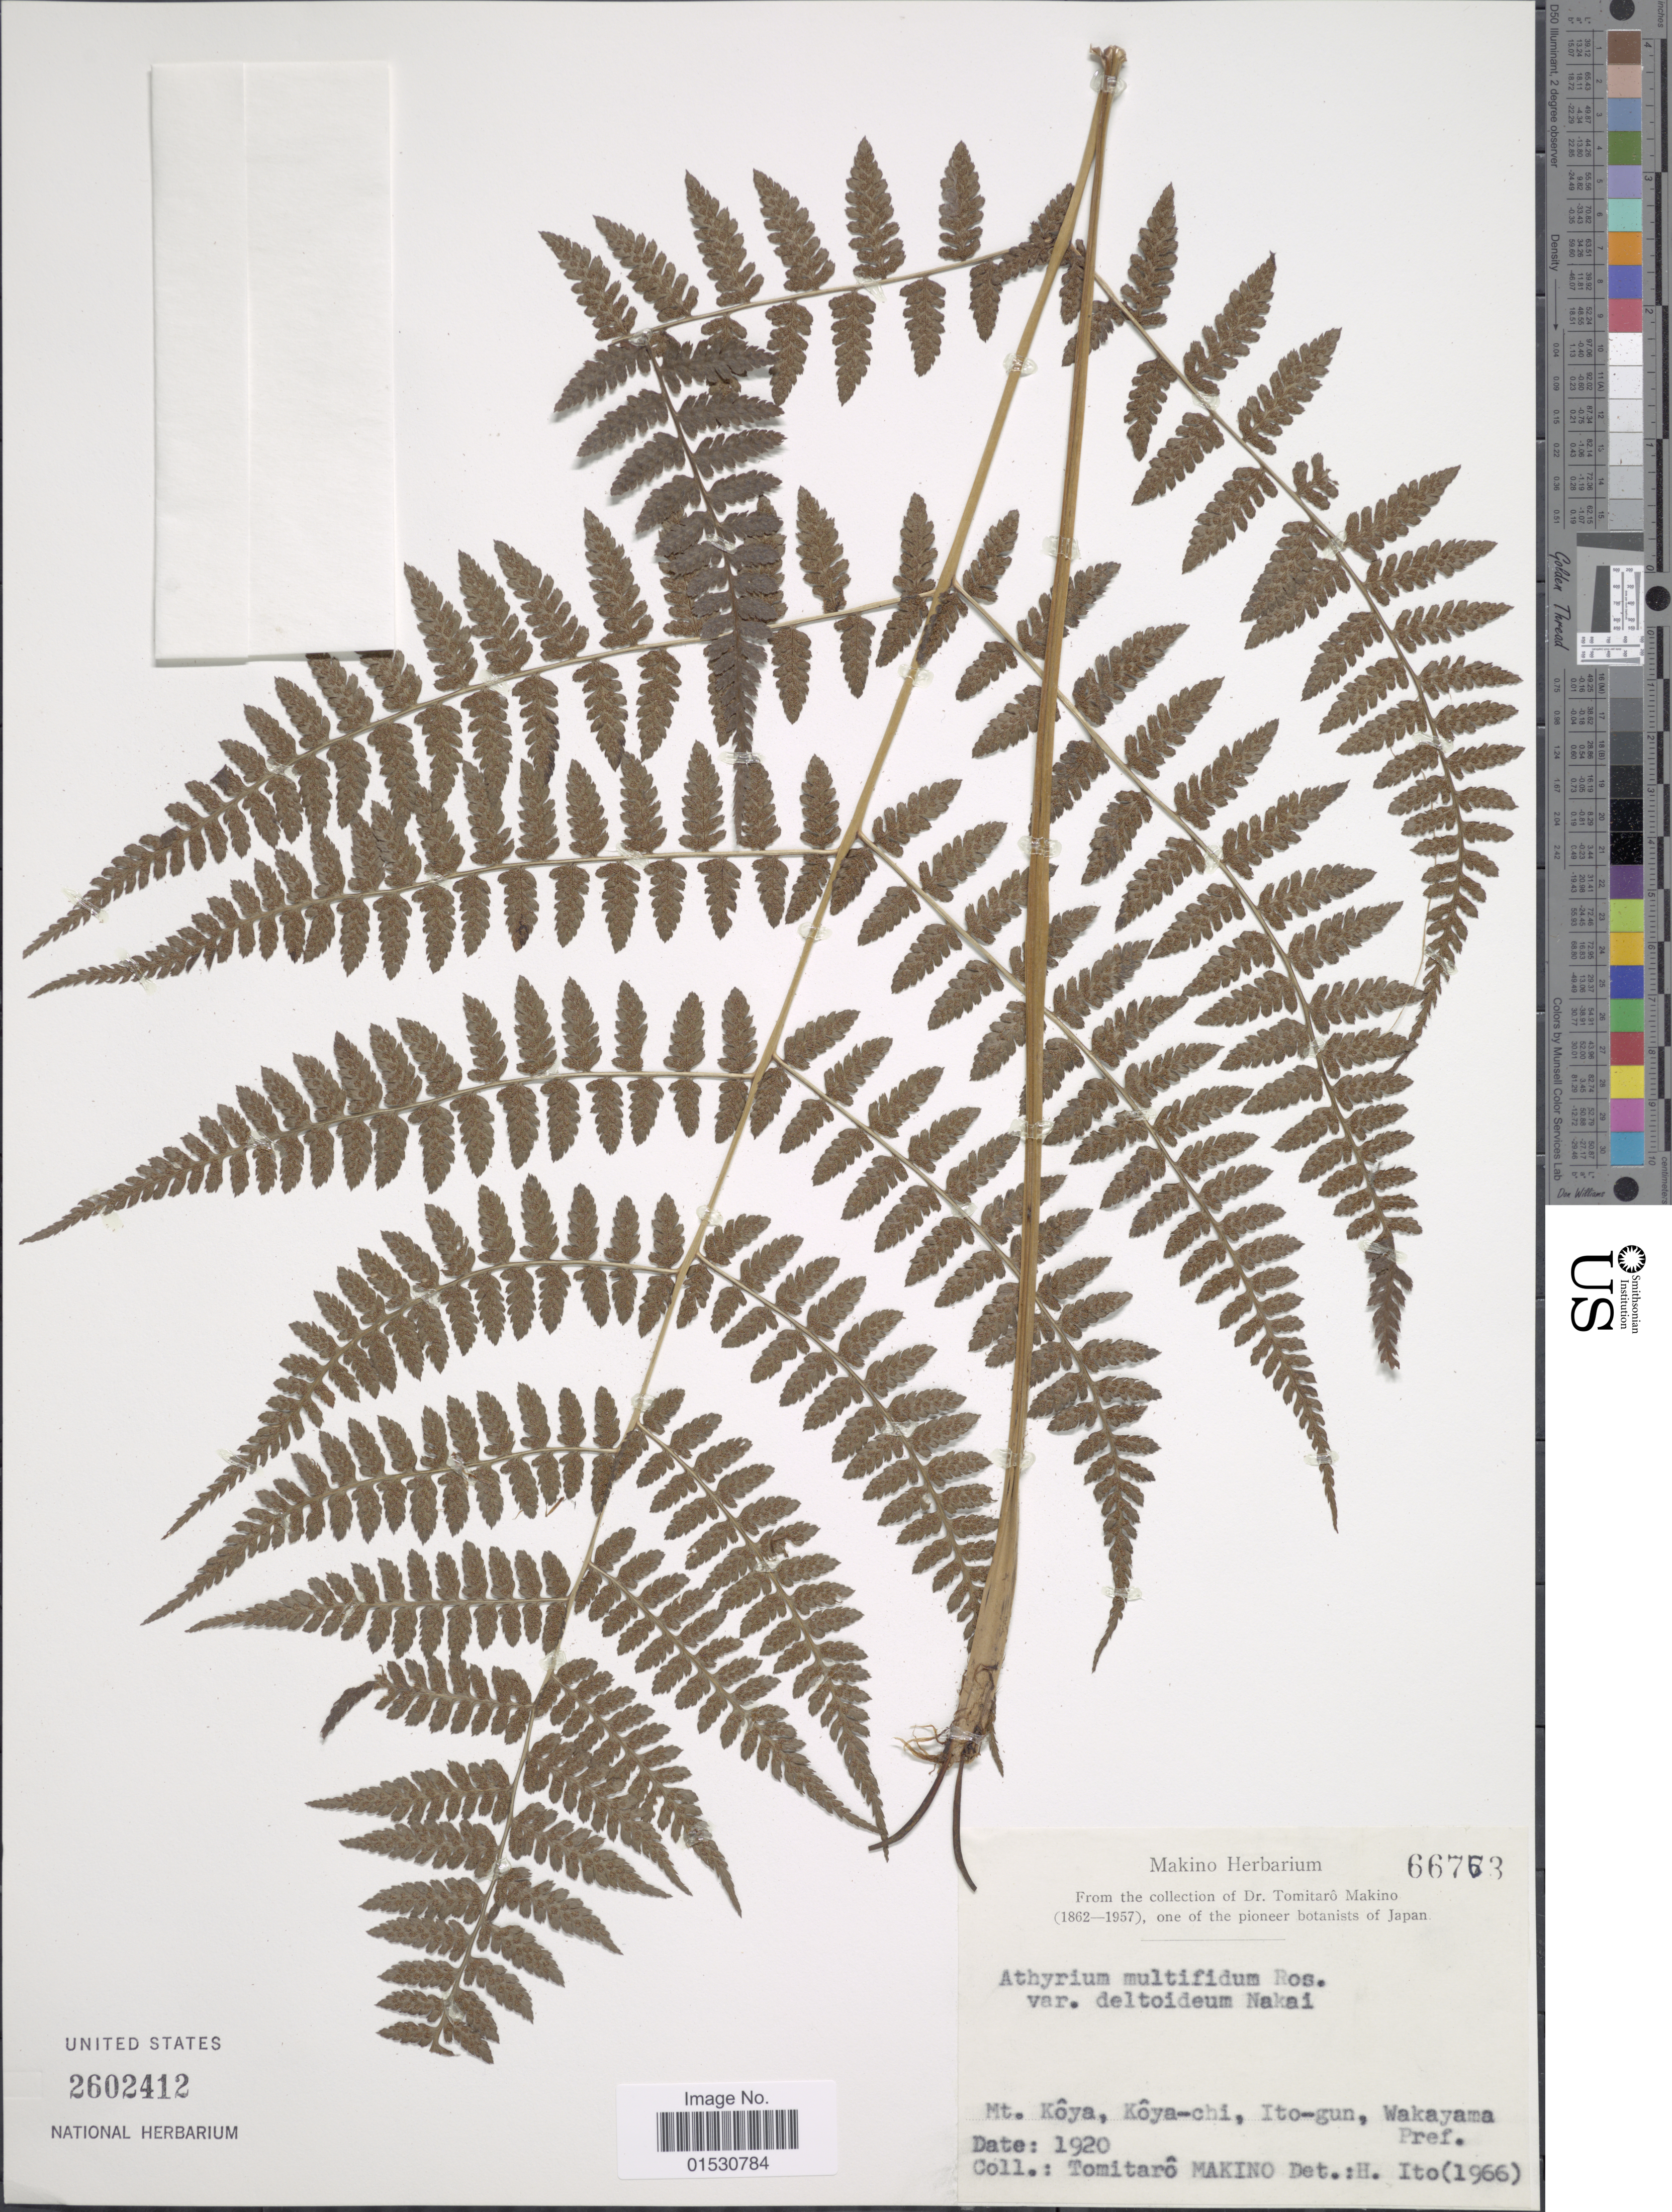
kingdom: Plantae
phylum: Tracheophyta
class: Polypodiopsida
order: Polypodiales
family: Athyriaceae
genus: Athyrium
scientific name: Athyrium multifidum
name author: Rosenst.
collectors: T. Makino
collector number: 66763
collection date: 1920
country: Japan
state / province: Wakayama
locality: Mt. Koya, Koya-chi, Ito-gun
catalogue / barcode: US 2602412